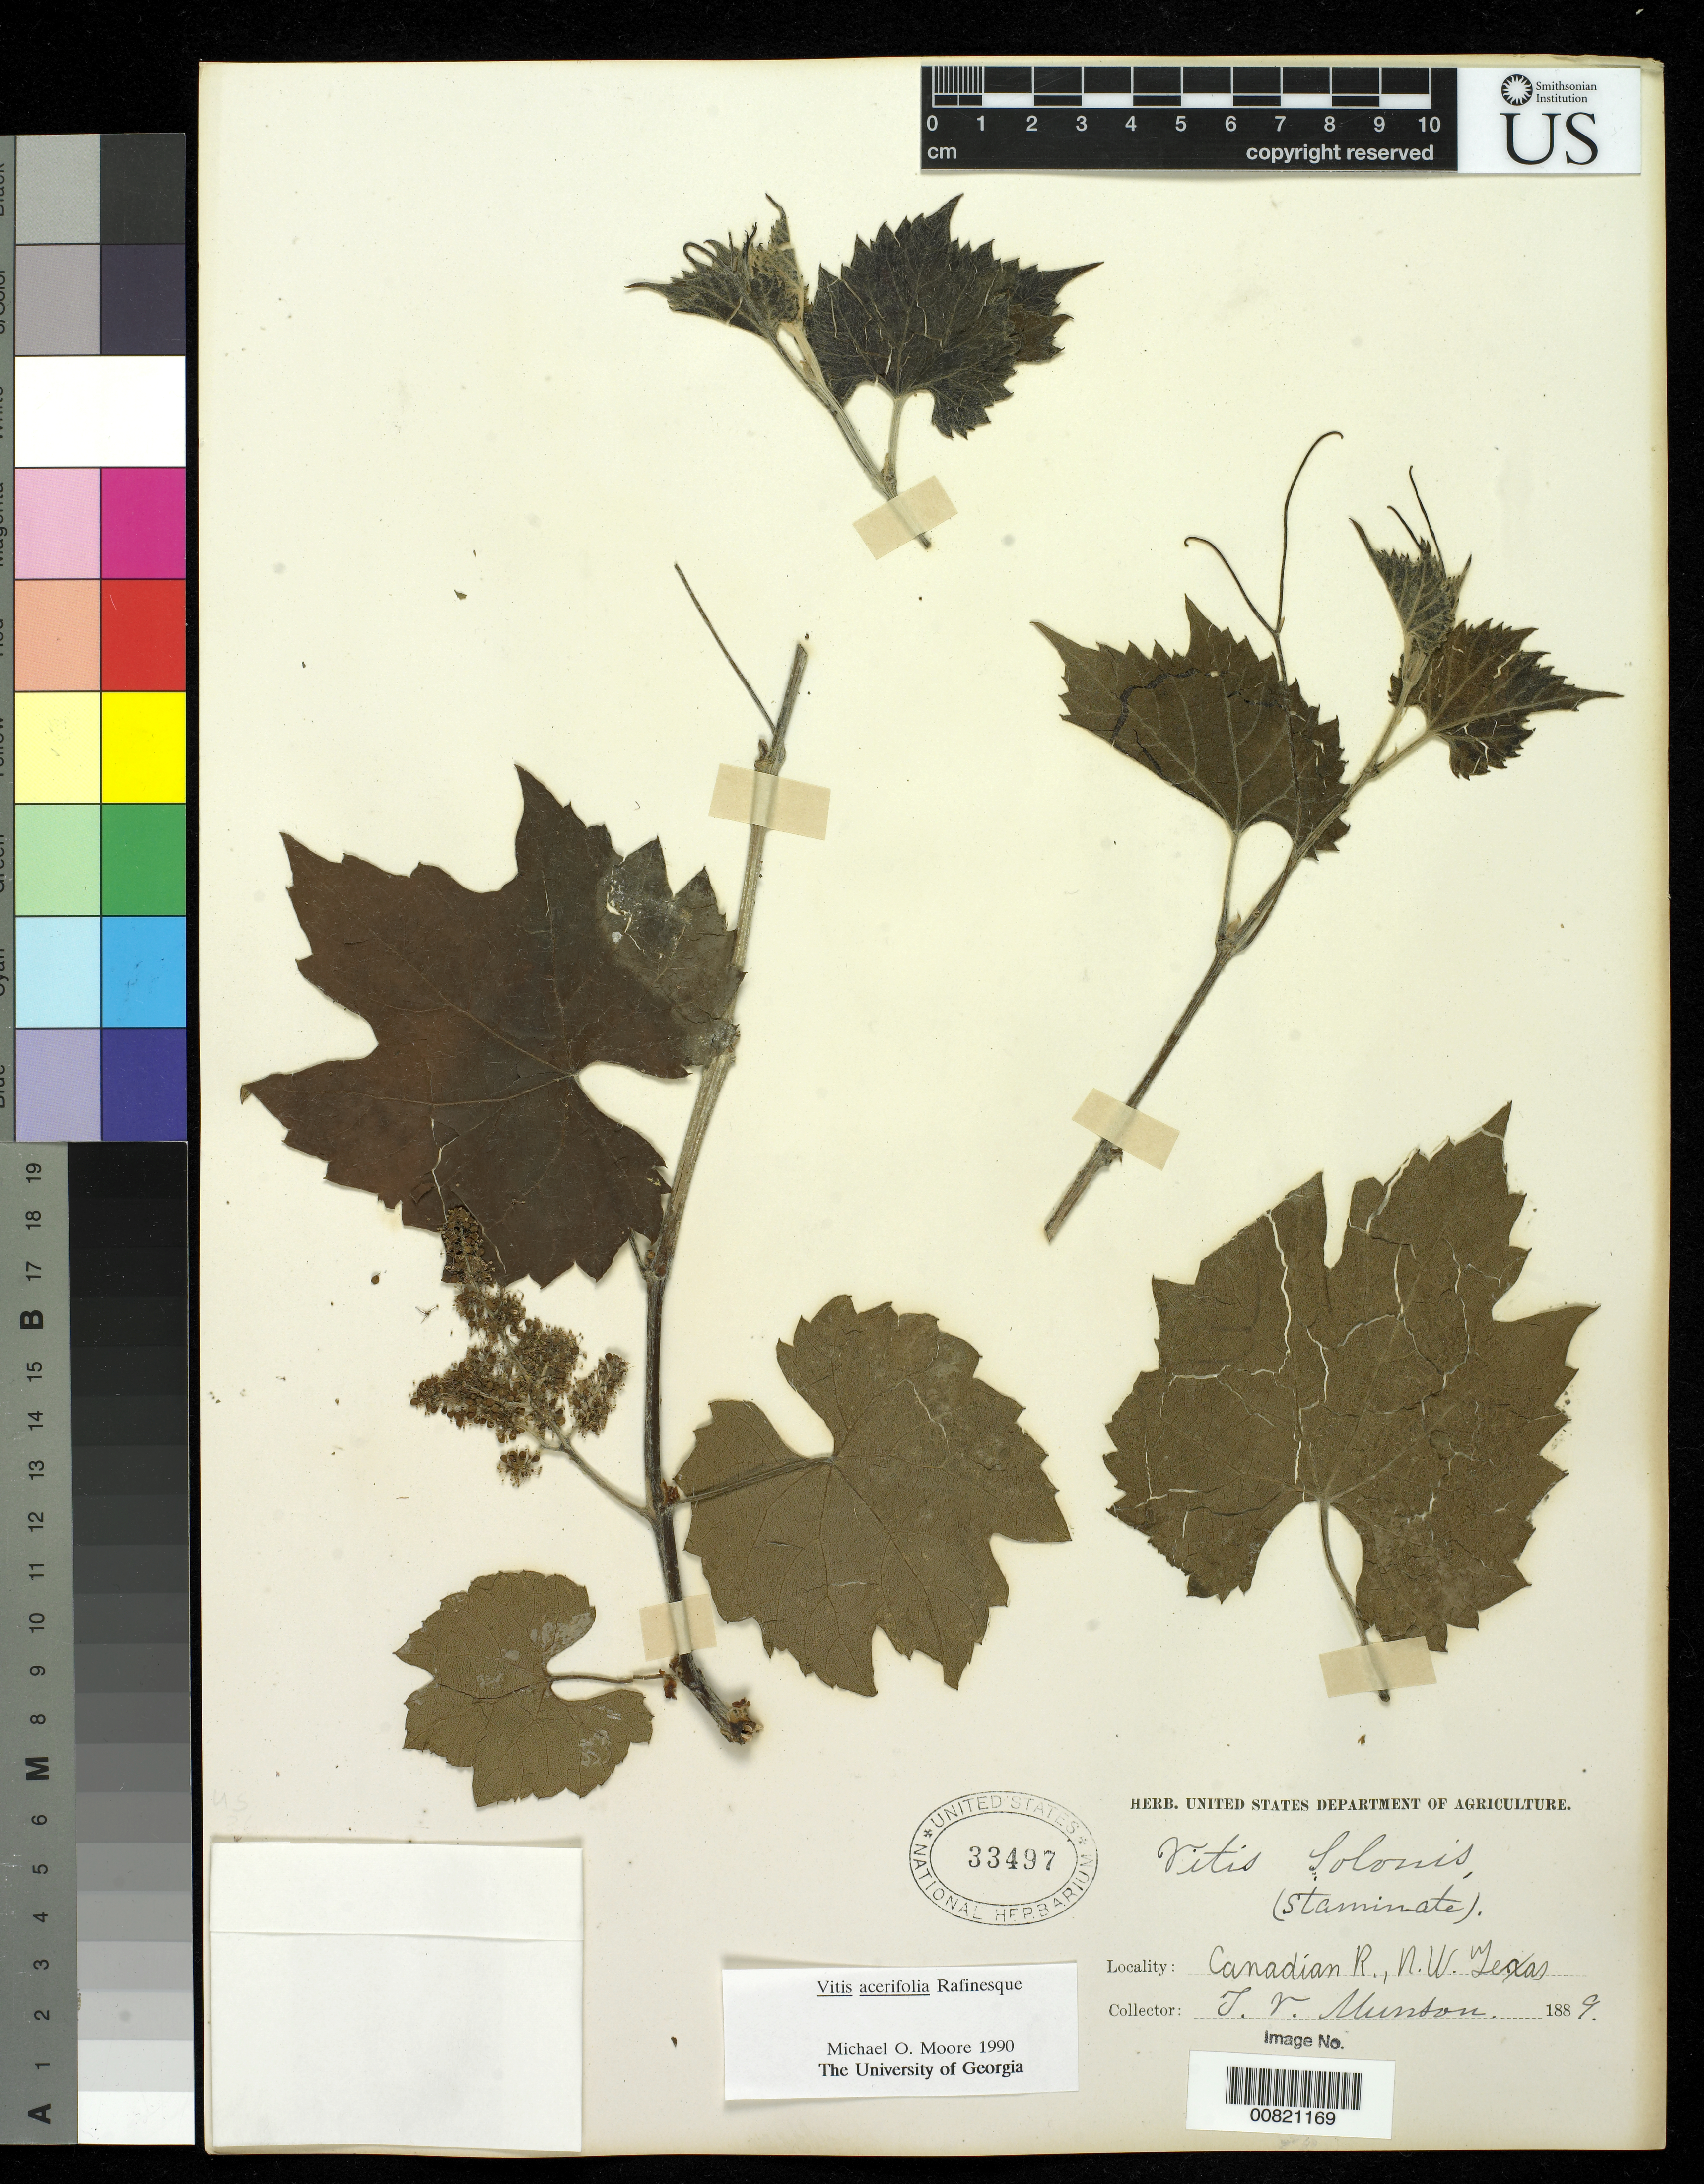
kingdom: Plantae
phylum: Tracheophyta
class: Magnoliopsida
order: Vitales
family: Vitaceae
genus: Vitis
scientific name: Vitis acerifolia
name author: Raf.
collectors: T. V. Munson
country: United States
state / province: Texas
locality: Canadian River.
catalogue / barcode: US 33497